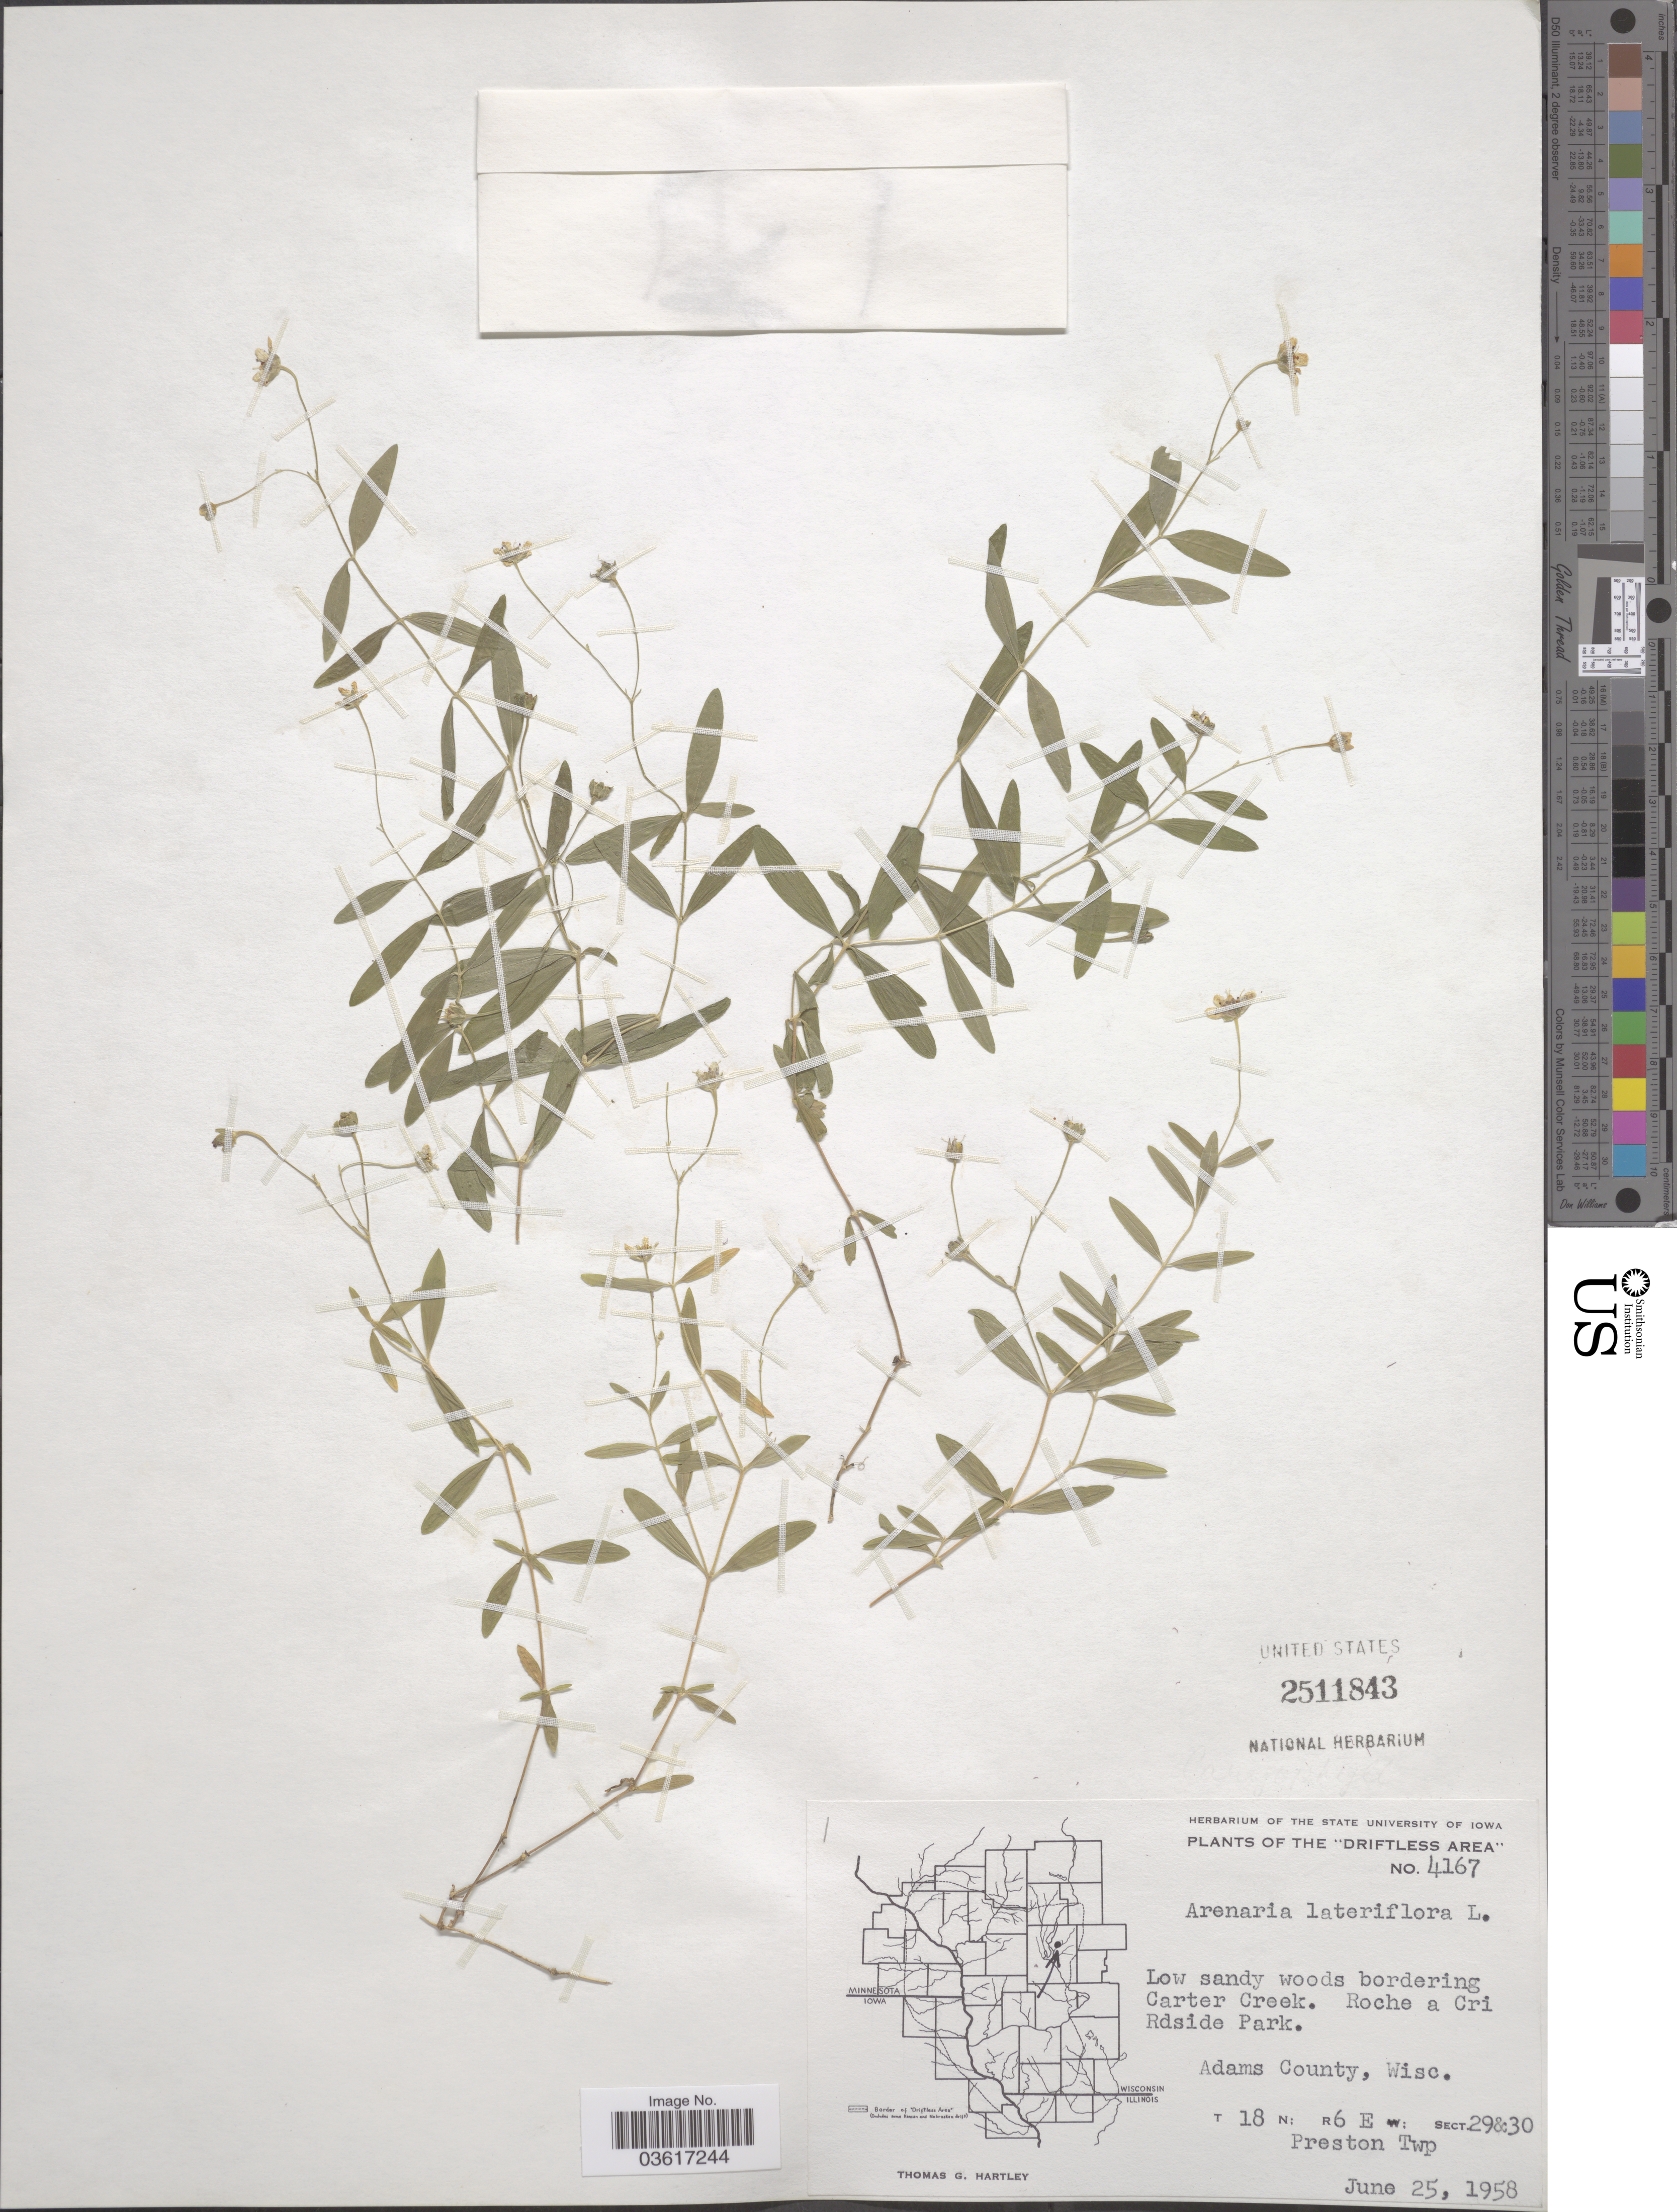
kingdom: Plantae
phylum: Tracheophyta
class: Magnoliopsida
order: Caryophyllales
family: Caryophyllaceae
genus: Moehringia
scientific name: Moehringia lateriflora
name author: (L.) Fenzl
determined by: Strong, Mark T., (BOT), Smithsonian Institution - National Museum of Natural History (UNITED STATES)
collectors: T. G. Hartley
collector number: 4167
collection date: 1958-06-25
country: United States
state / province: Wisconsin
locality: The "Driftless Area". Low sandy woods bordering Carter Creek. Roche a Cri Rdside Park. Adams County. T 18 N; R 6 E; Sect. 29 & 30. Preston Twp.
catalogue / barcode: US 2511843